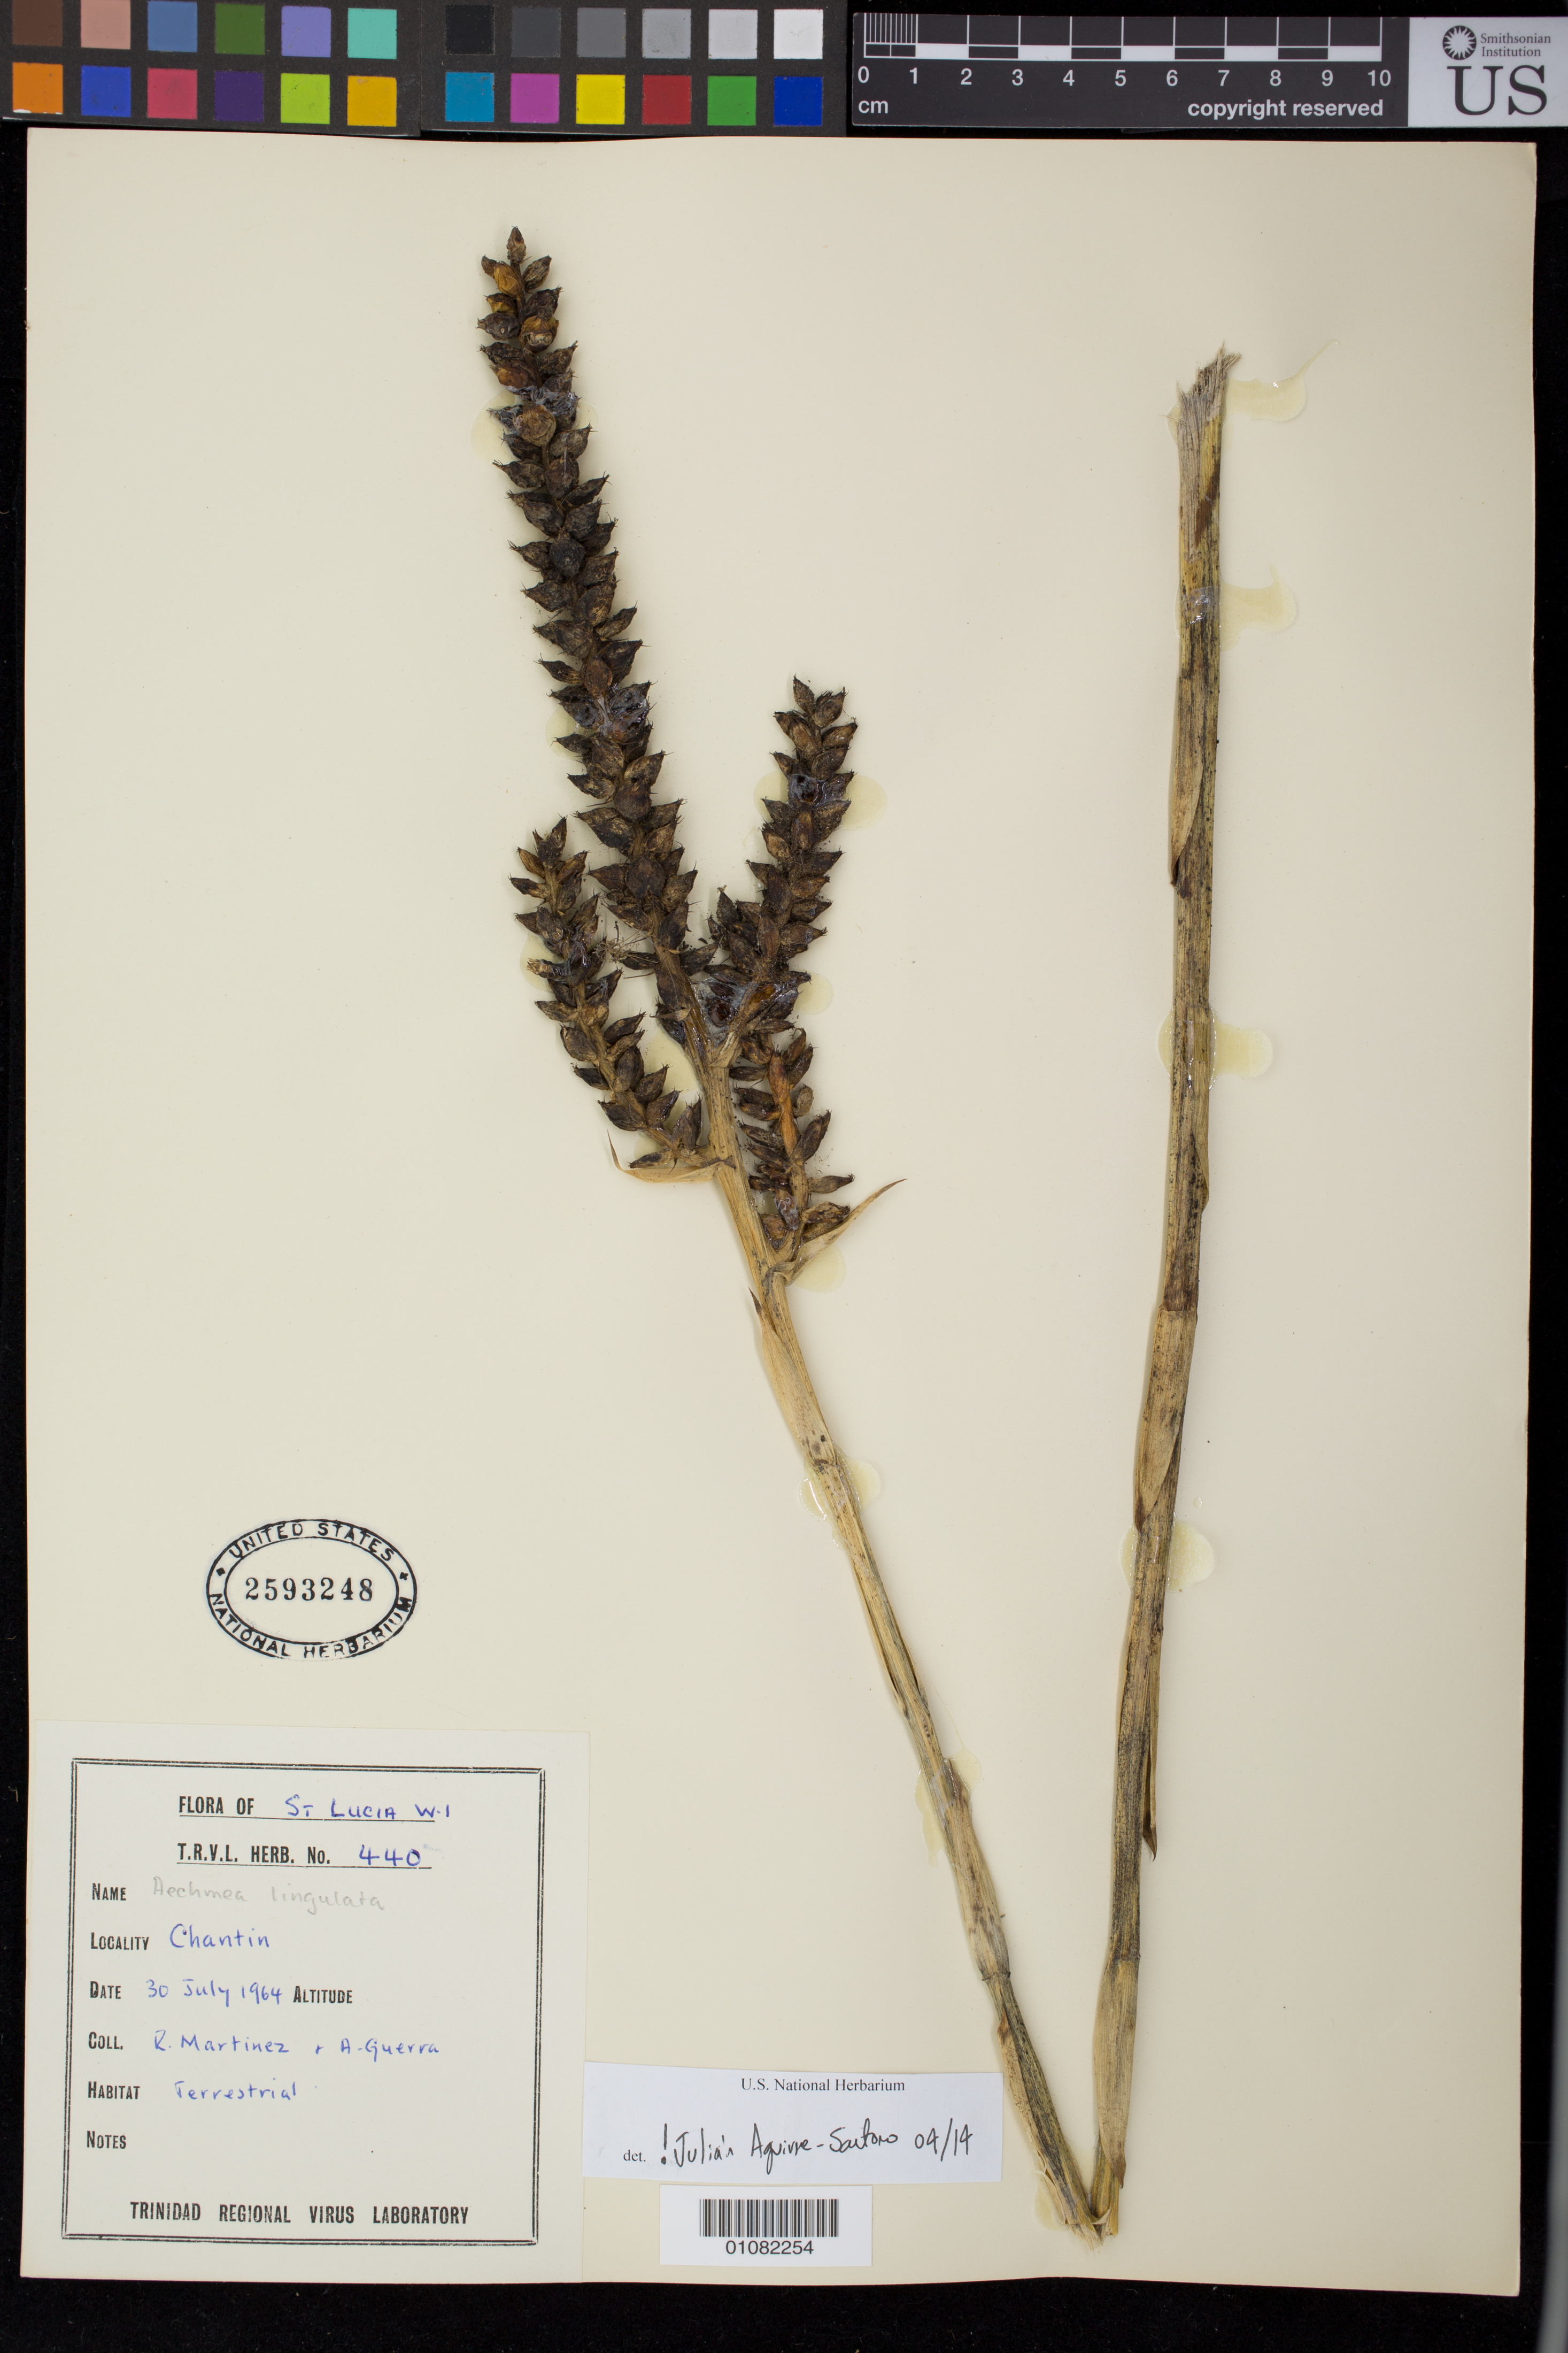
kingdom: Plantae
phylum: Tracheophyta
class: Liliopsida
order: Poales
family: Bromeliaceae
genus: Wittmackia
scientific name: Wittmackia lingulata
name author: (L.) Mez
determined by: Strong, Mark T., (BOT), Smithsonian Institution - National Museum of Natural History (UNITED STATES)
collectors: R. Martinez & A. Guerra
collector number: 440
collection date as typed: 30 Jul 1964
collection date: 1964-07-30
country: St. Lucia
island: St. Lucia I.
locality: Chantin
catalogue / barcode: US 2593248